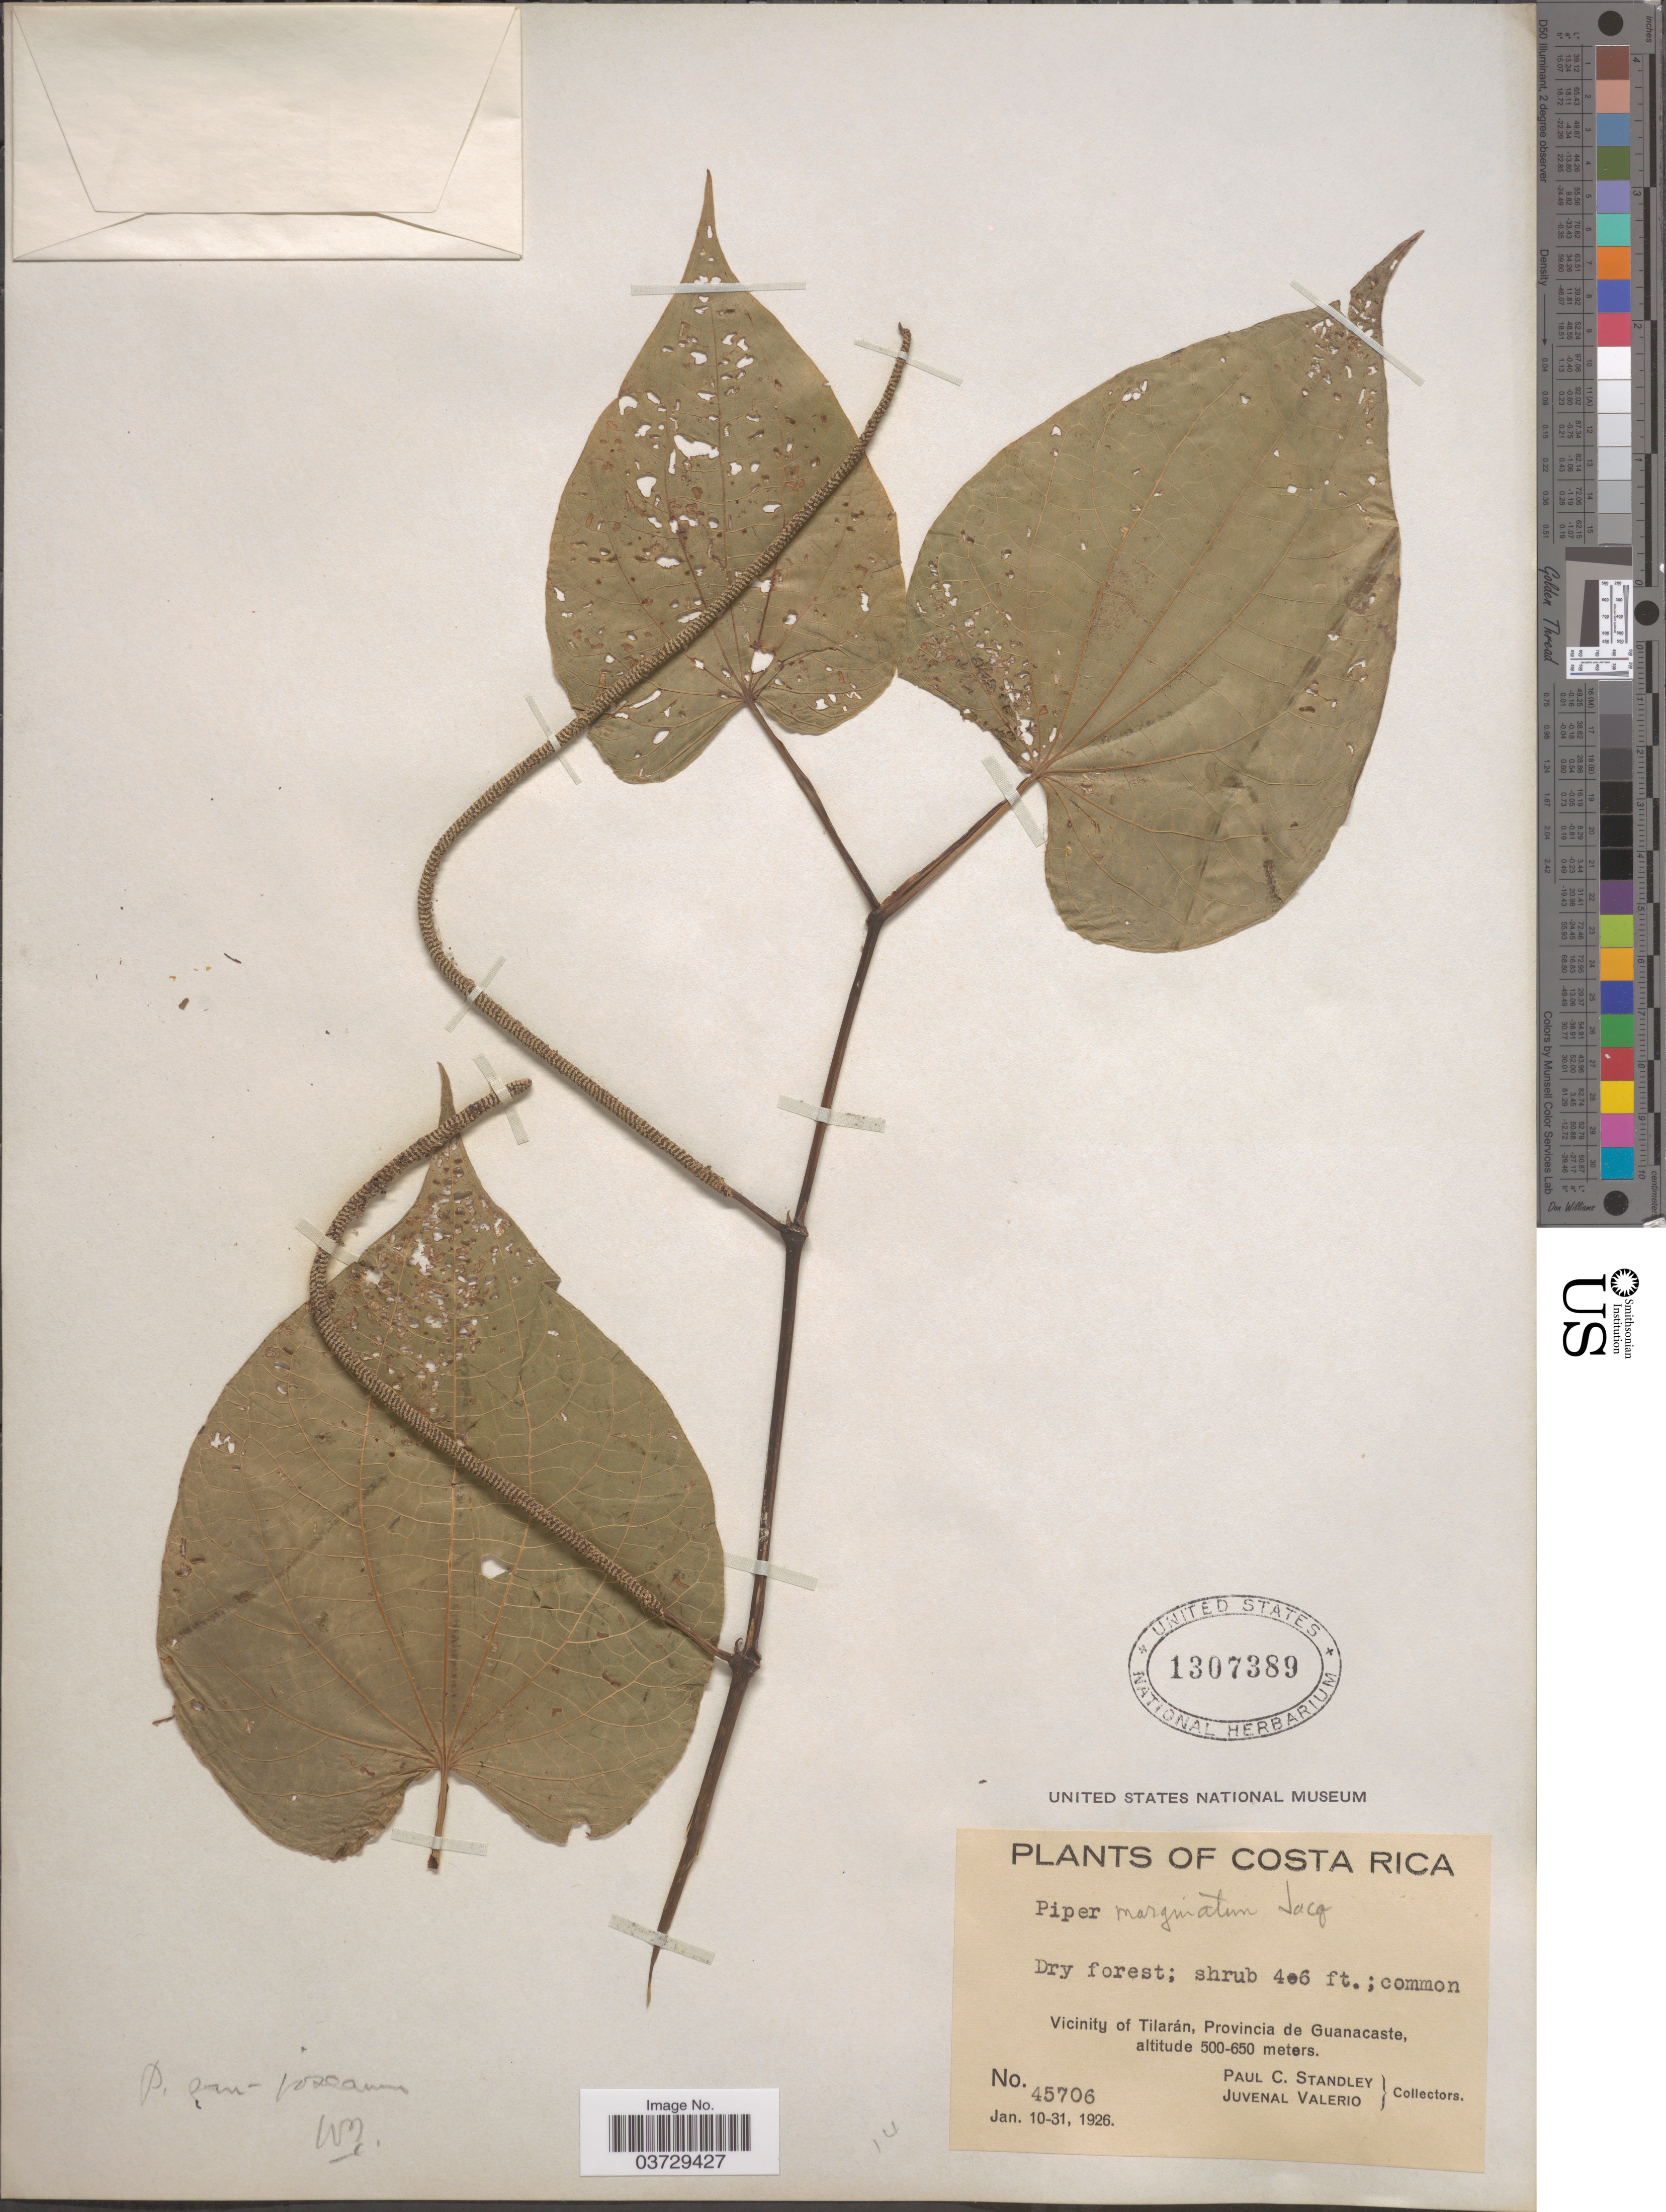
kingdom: Plantae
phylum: Tracheophyta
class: Magnoliopsida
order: Piperales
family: Piperaceae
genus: Piper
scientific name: Piper marginatum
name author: Jacq.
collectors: P. C. Standley & J. Valerio R.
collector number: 45706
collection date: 1926-01-10/1926-01-31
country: Costa Rica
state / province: Guanacaste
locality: Vicinity of Tilarán.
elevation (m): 500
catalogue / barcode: US 1307389